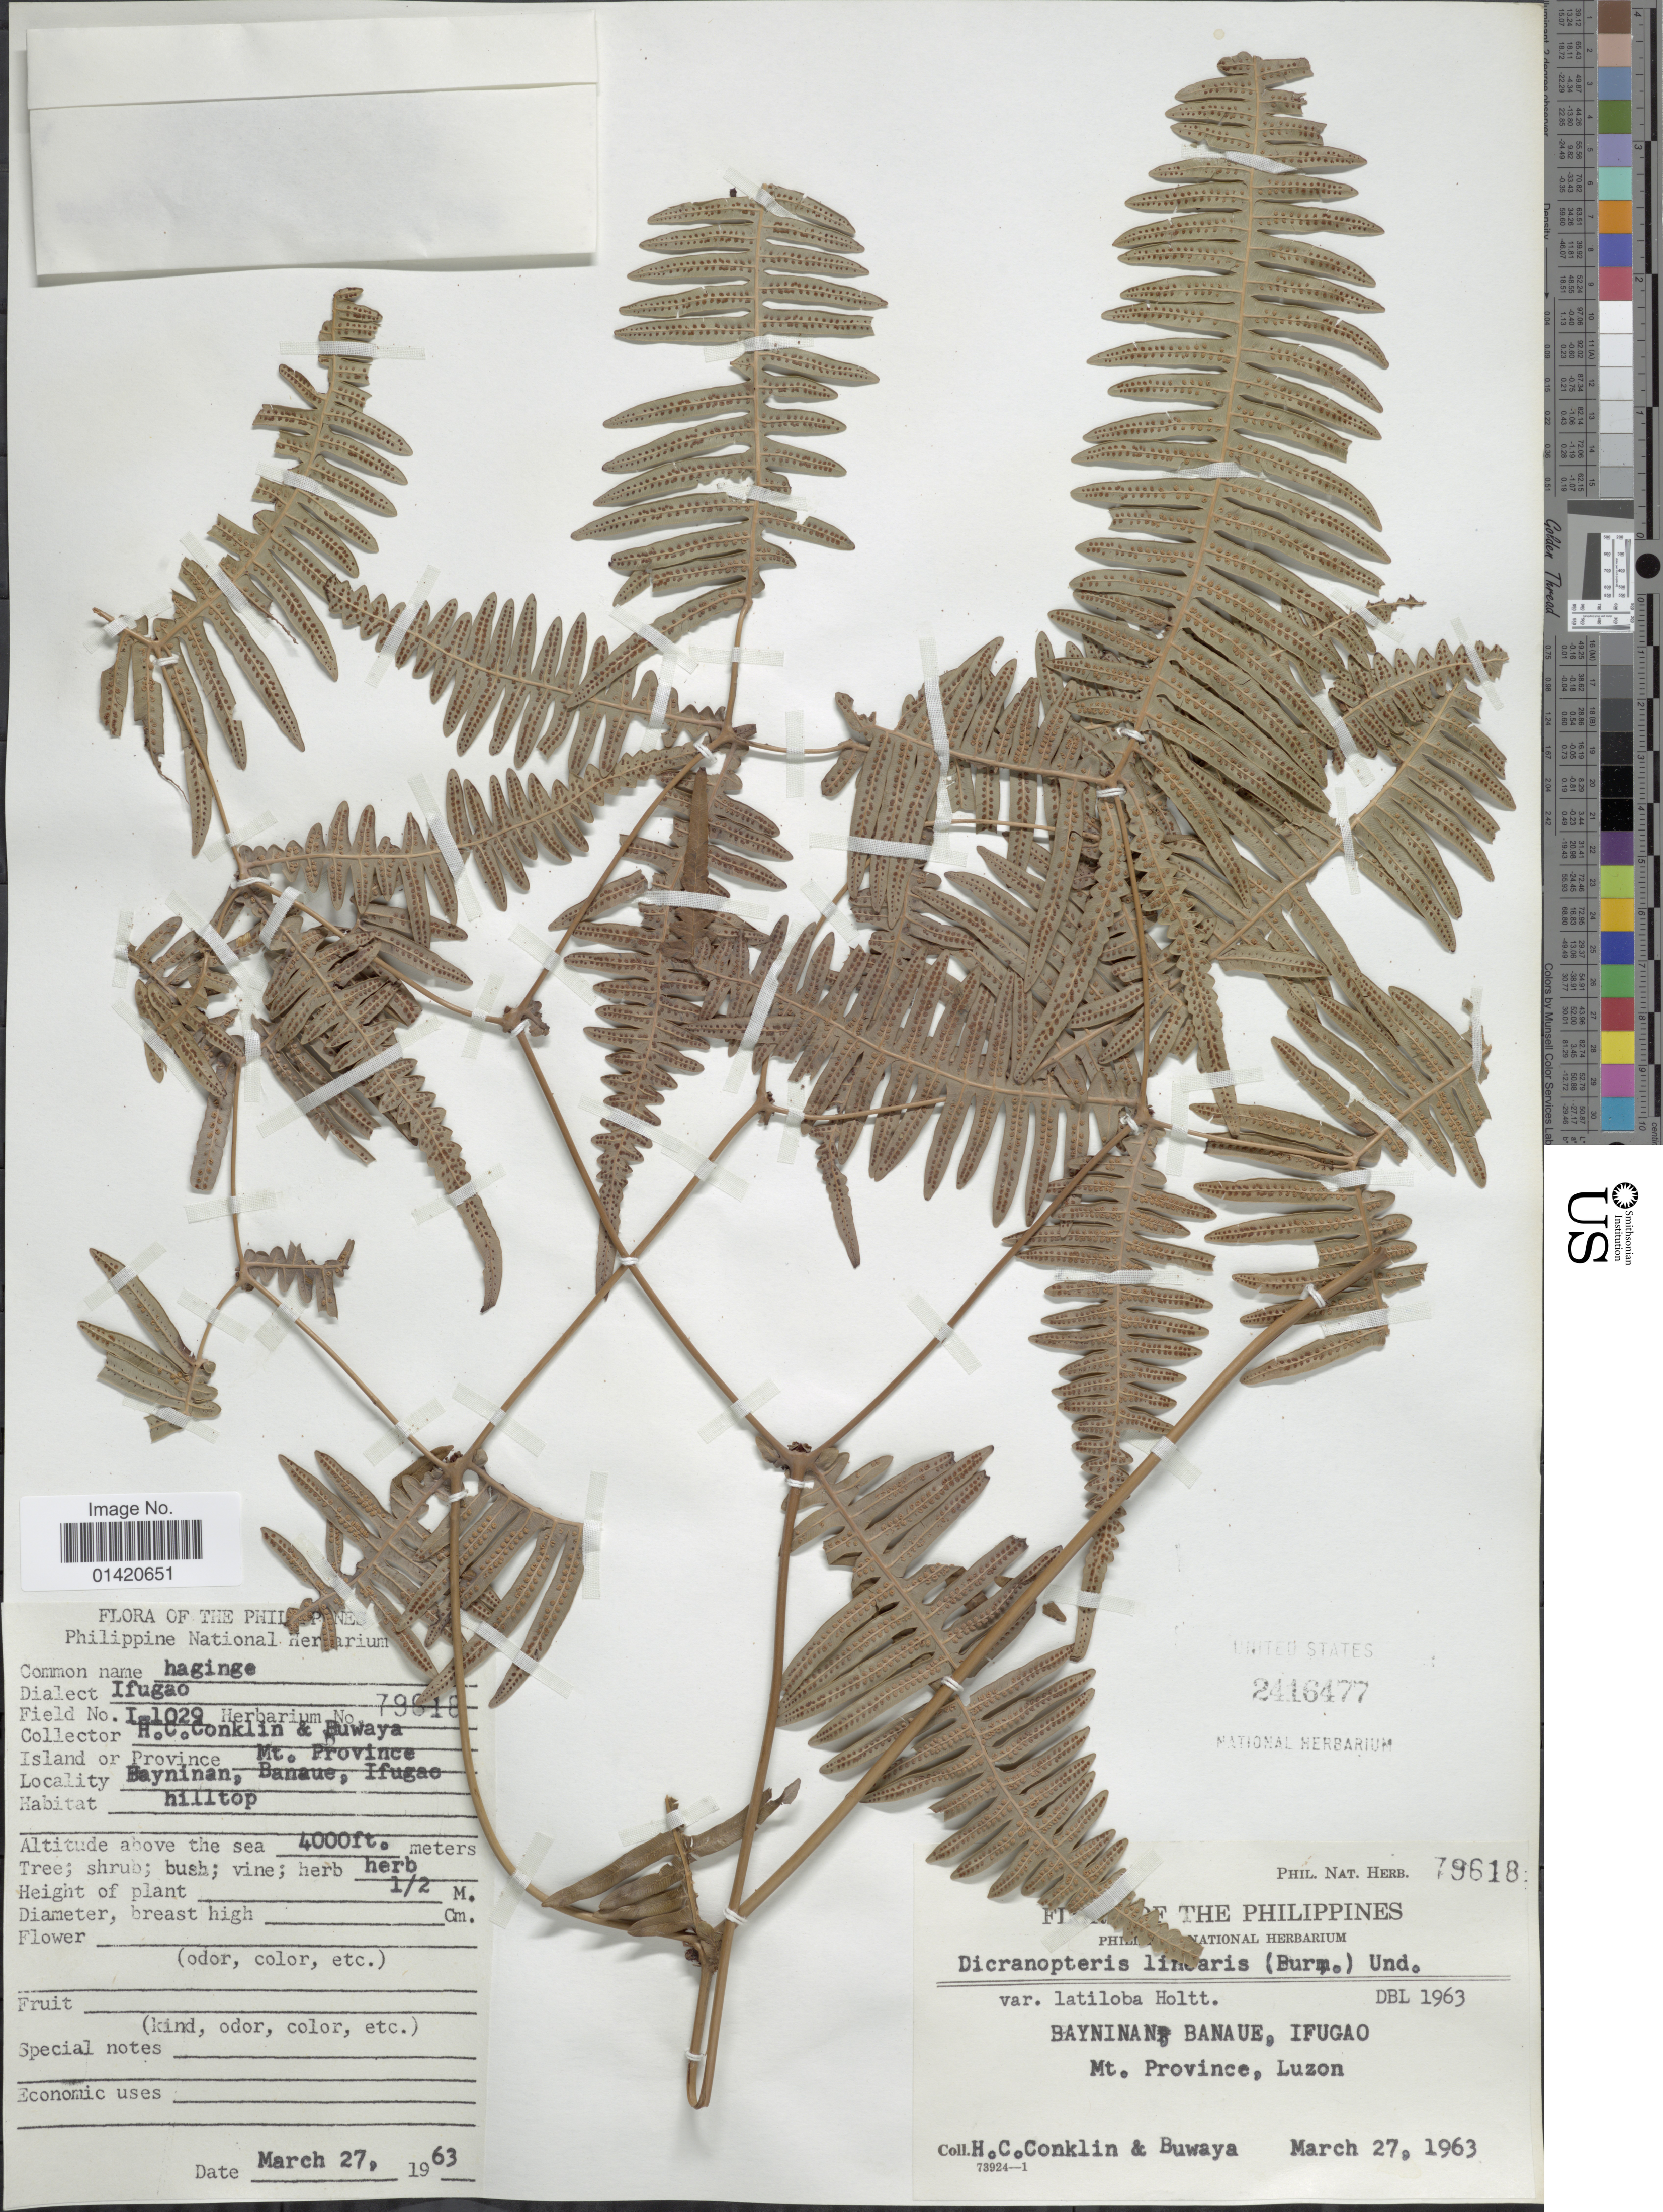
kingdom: Plantae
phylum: Tracheophyta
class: Polypodiopsida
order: Gleicheniales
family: Gleicheniaceae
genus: Dicranopteris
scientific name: Dicranopteris linearis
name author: (Burm. f.) Underw.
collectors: H. Conklin & -. Buwaya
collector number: Phil Nat Herb 79618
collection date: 1963-03-27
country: Philippines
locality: Bayninan Banaue, Ifugao Mt Province, Luzon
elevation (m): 1219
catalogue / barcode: US 2416477